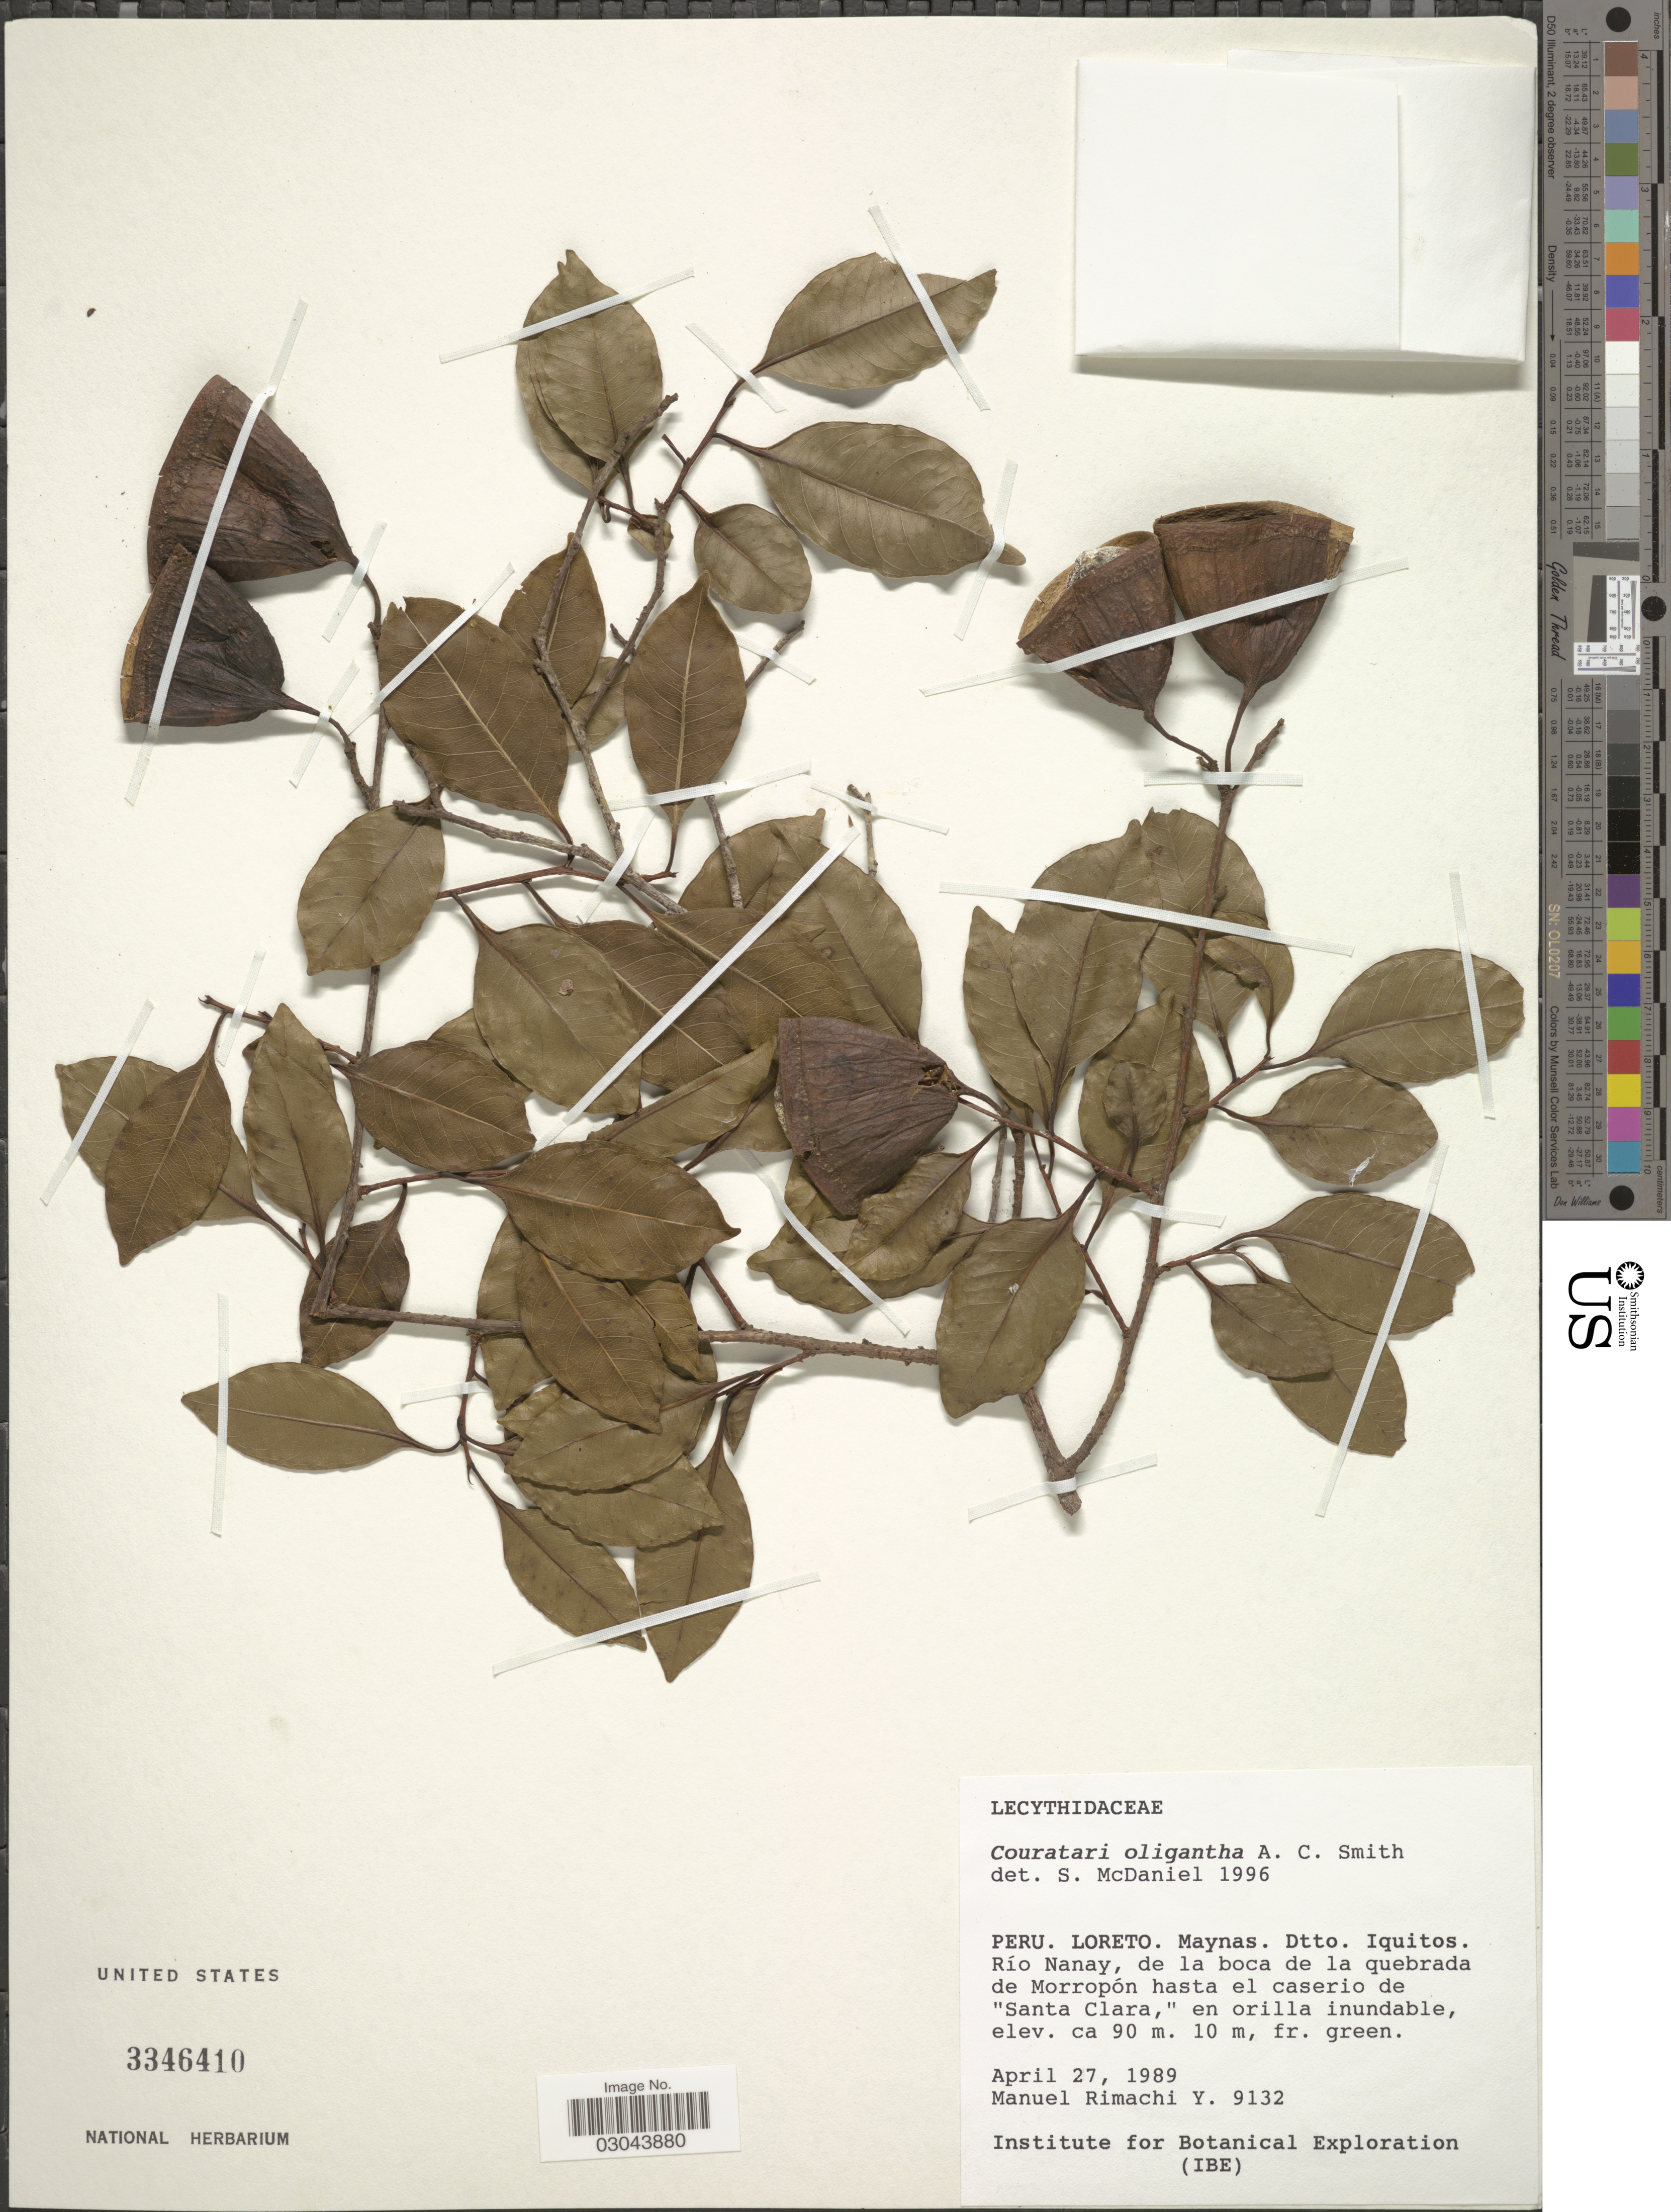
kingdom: Plantae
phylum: Tracheophyta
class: Magnoliopsida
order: Ericales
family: Lecythidaceae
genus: Couratari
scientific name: Couratari oligantha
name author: A.C. Sm.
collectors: M. Rimachi Y.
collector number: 9132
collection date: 1989-04-27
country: Peru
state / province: Loreto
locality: Maynas. Dtto. Iquitos. Río Nanay, de la boca de la quebrada de Morropón hasta el caserio de "Santa Clara".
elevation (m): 90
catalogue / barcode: US 3346410